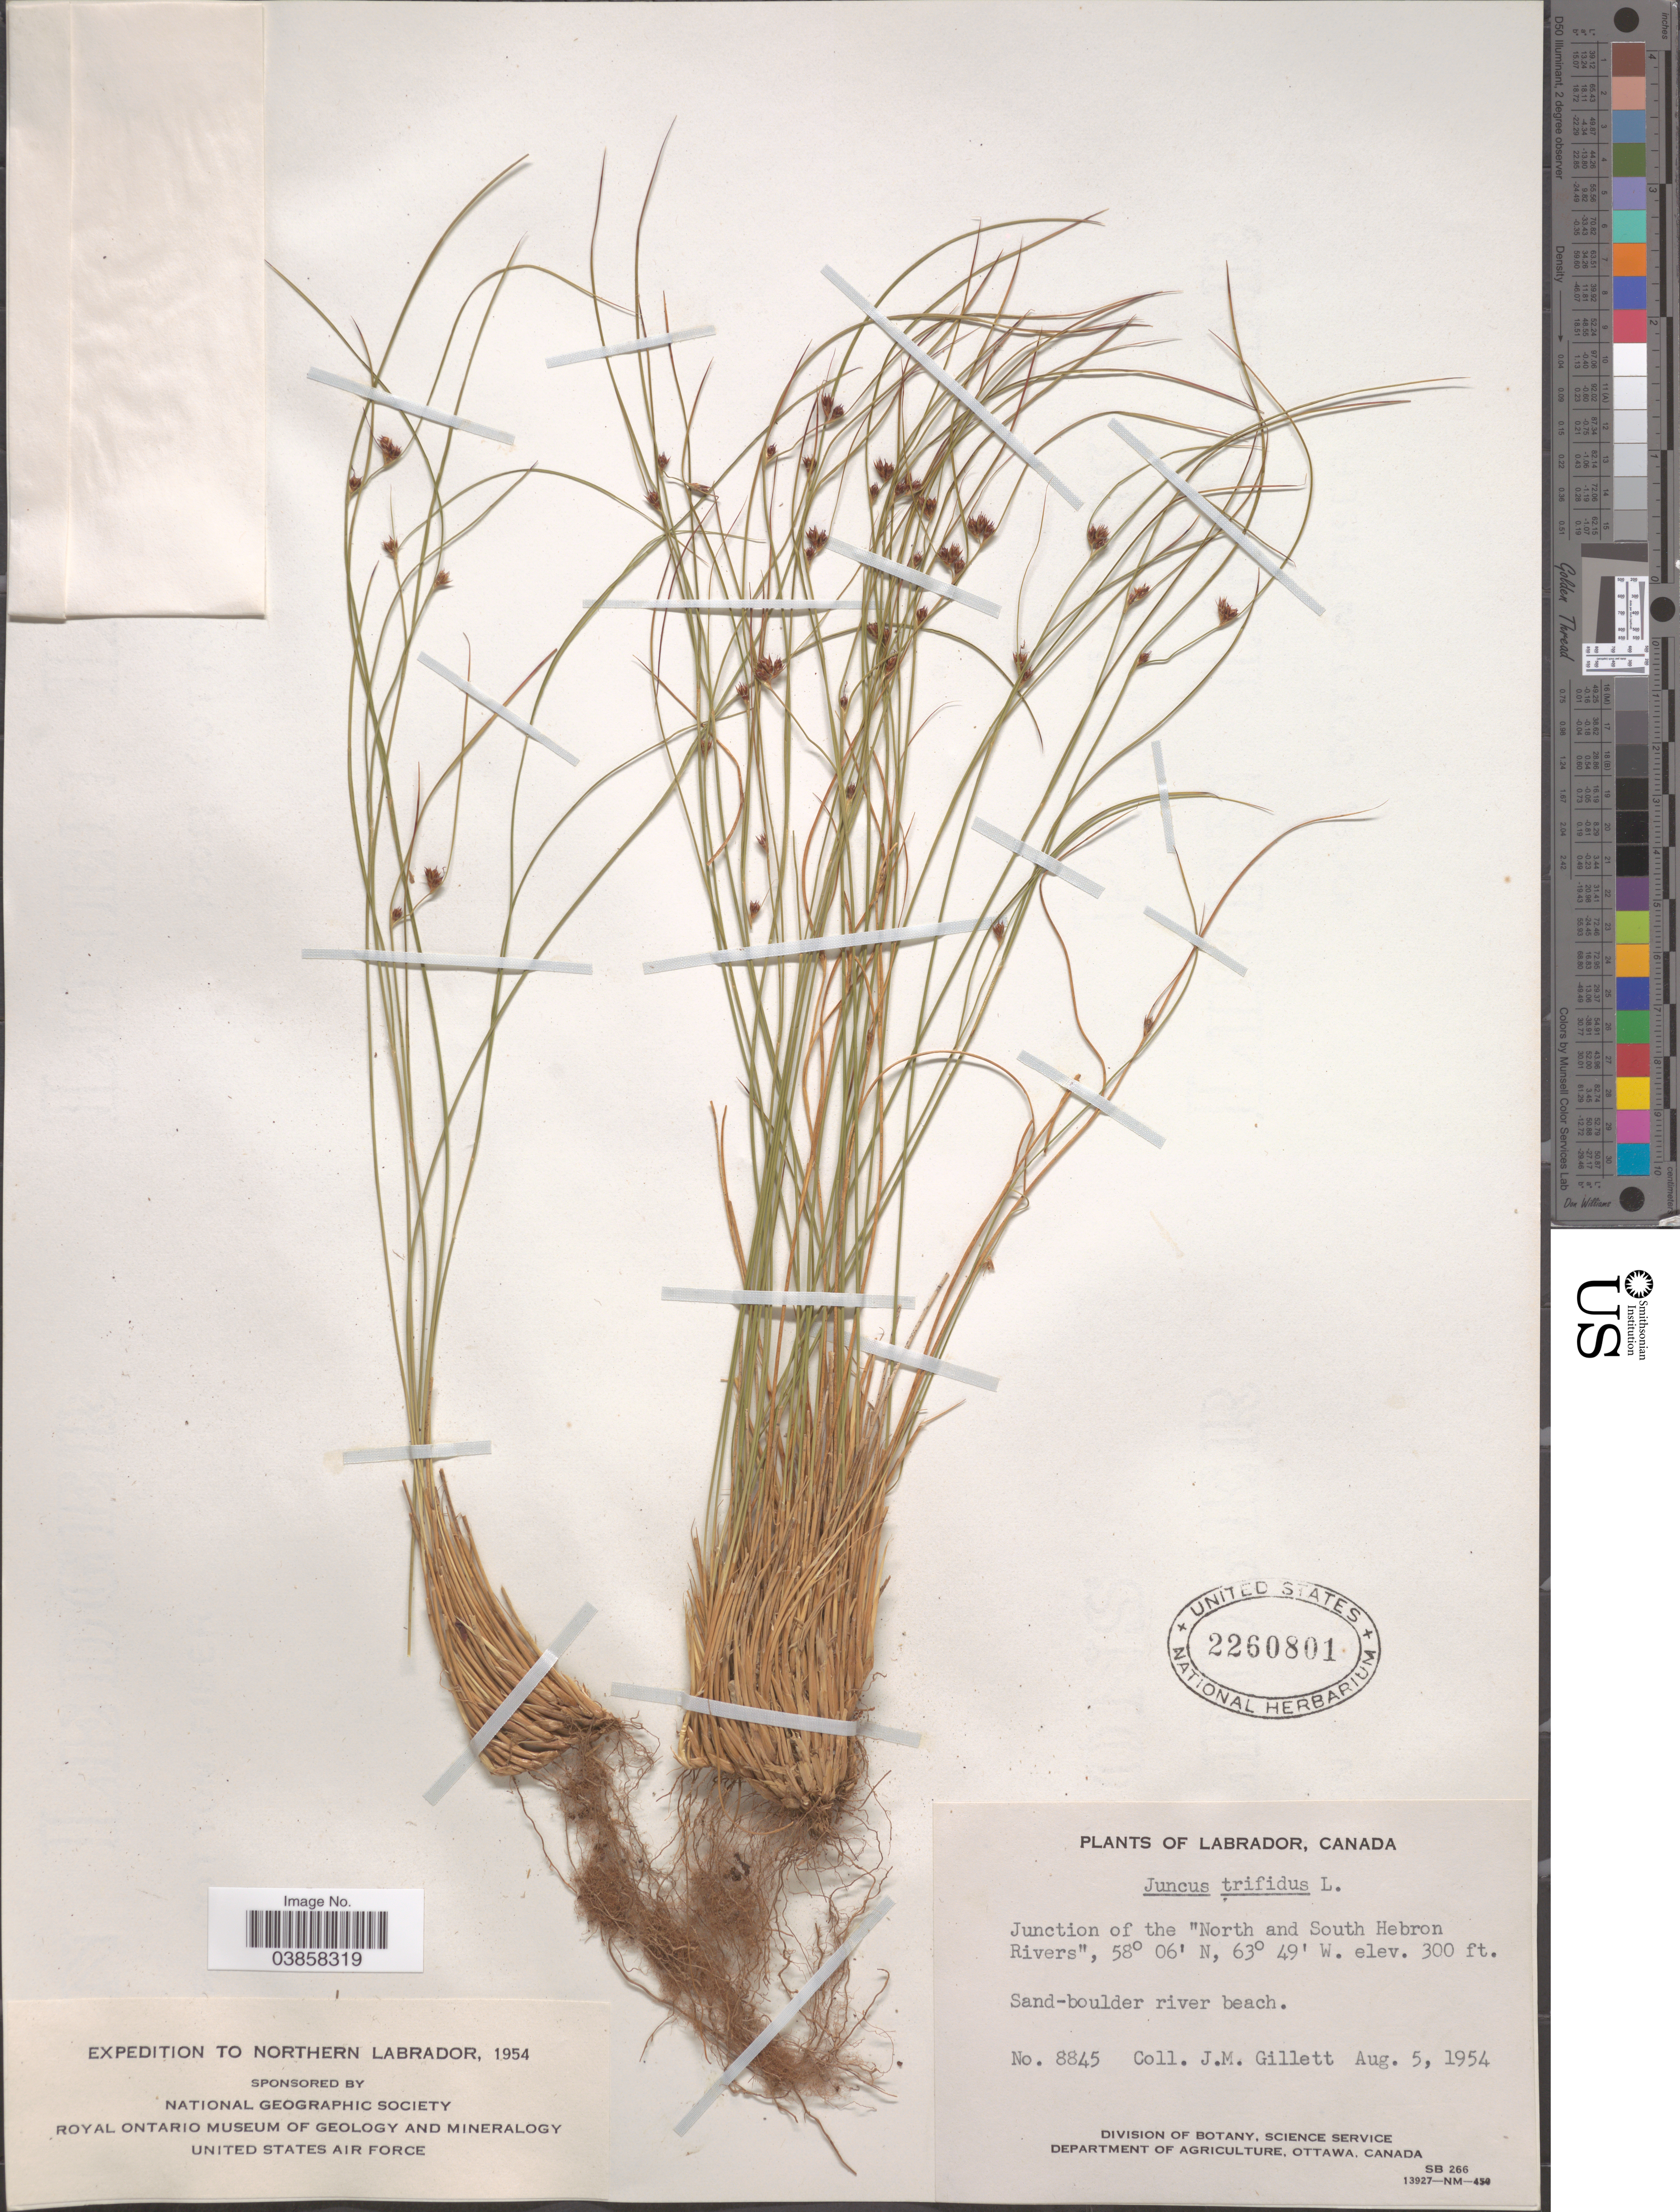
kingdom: Plantae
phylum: Tracheophyta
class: Liliopsida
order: Poales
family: Juncaceae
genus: Juncus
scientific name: Juncus trifidus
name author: L.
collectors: J. M. Gillett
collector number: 8845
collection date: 1954-08-05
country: Canada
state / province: Newfoundland and Labrador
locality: Northern Labrador. Junction of the "North and South Hebron Rivers".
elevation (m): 91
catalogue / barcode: US 2260801